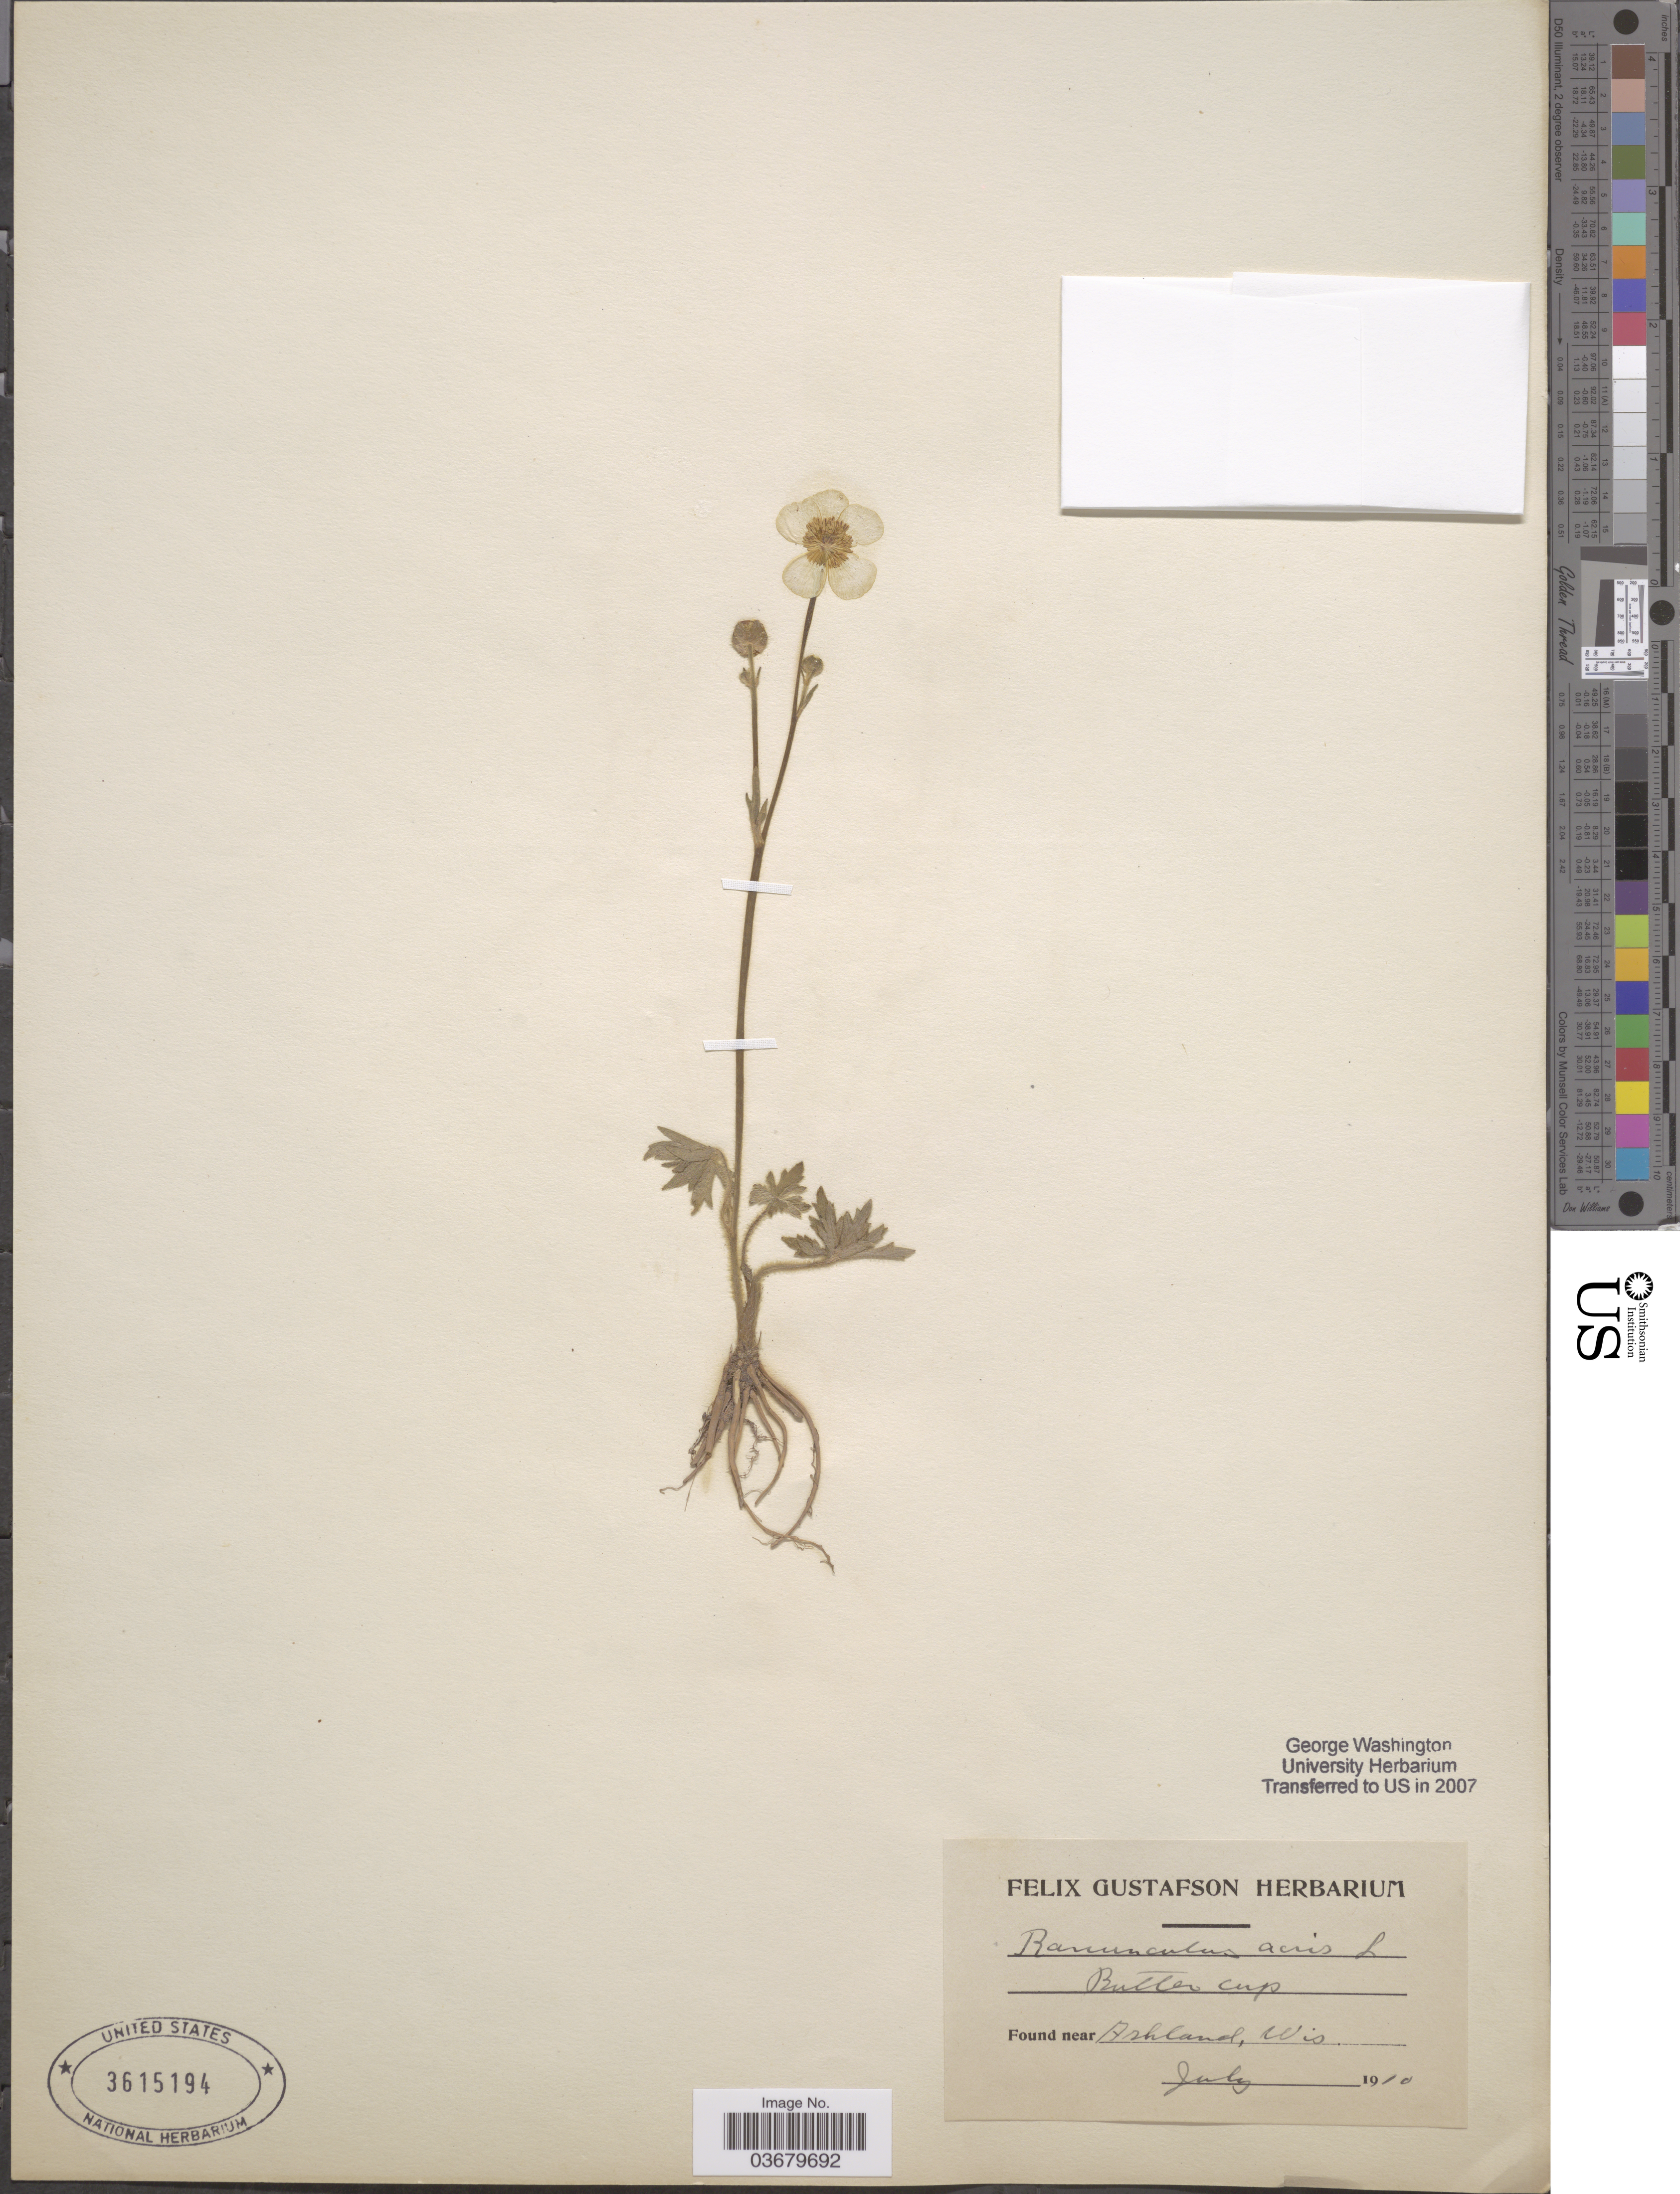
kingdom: Plantae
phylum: Tracheophyta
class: Magnoliopsida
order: Ranunculales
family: Ranunculaceae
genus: Ranunculus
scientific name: Ranunculus acris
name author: L.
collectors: ex herb. Felix Gustafson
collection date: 1910-07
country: United States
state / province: Wisconsin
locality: Ashland.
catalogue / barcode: US 3615194